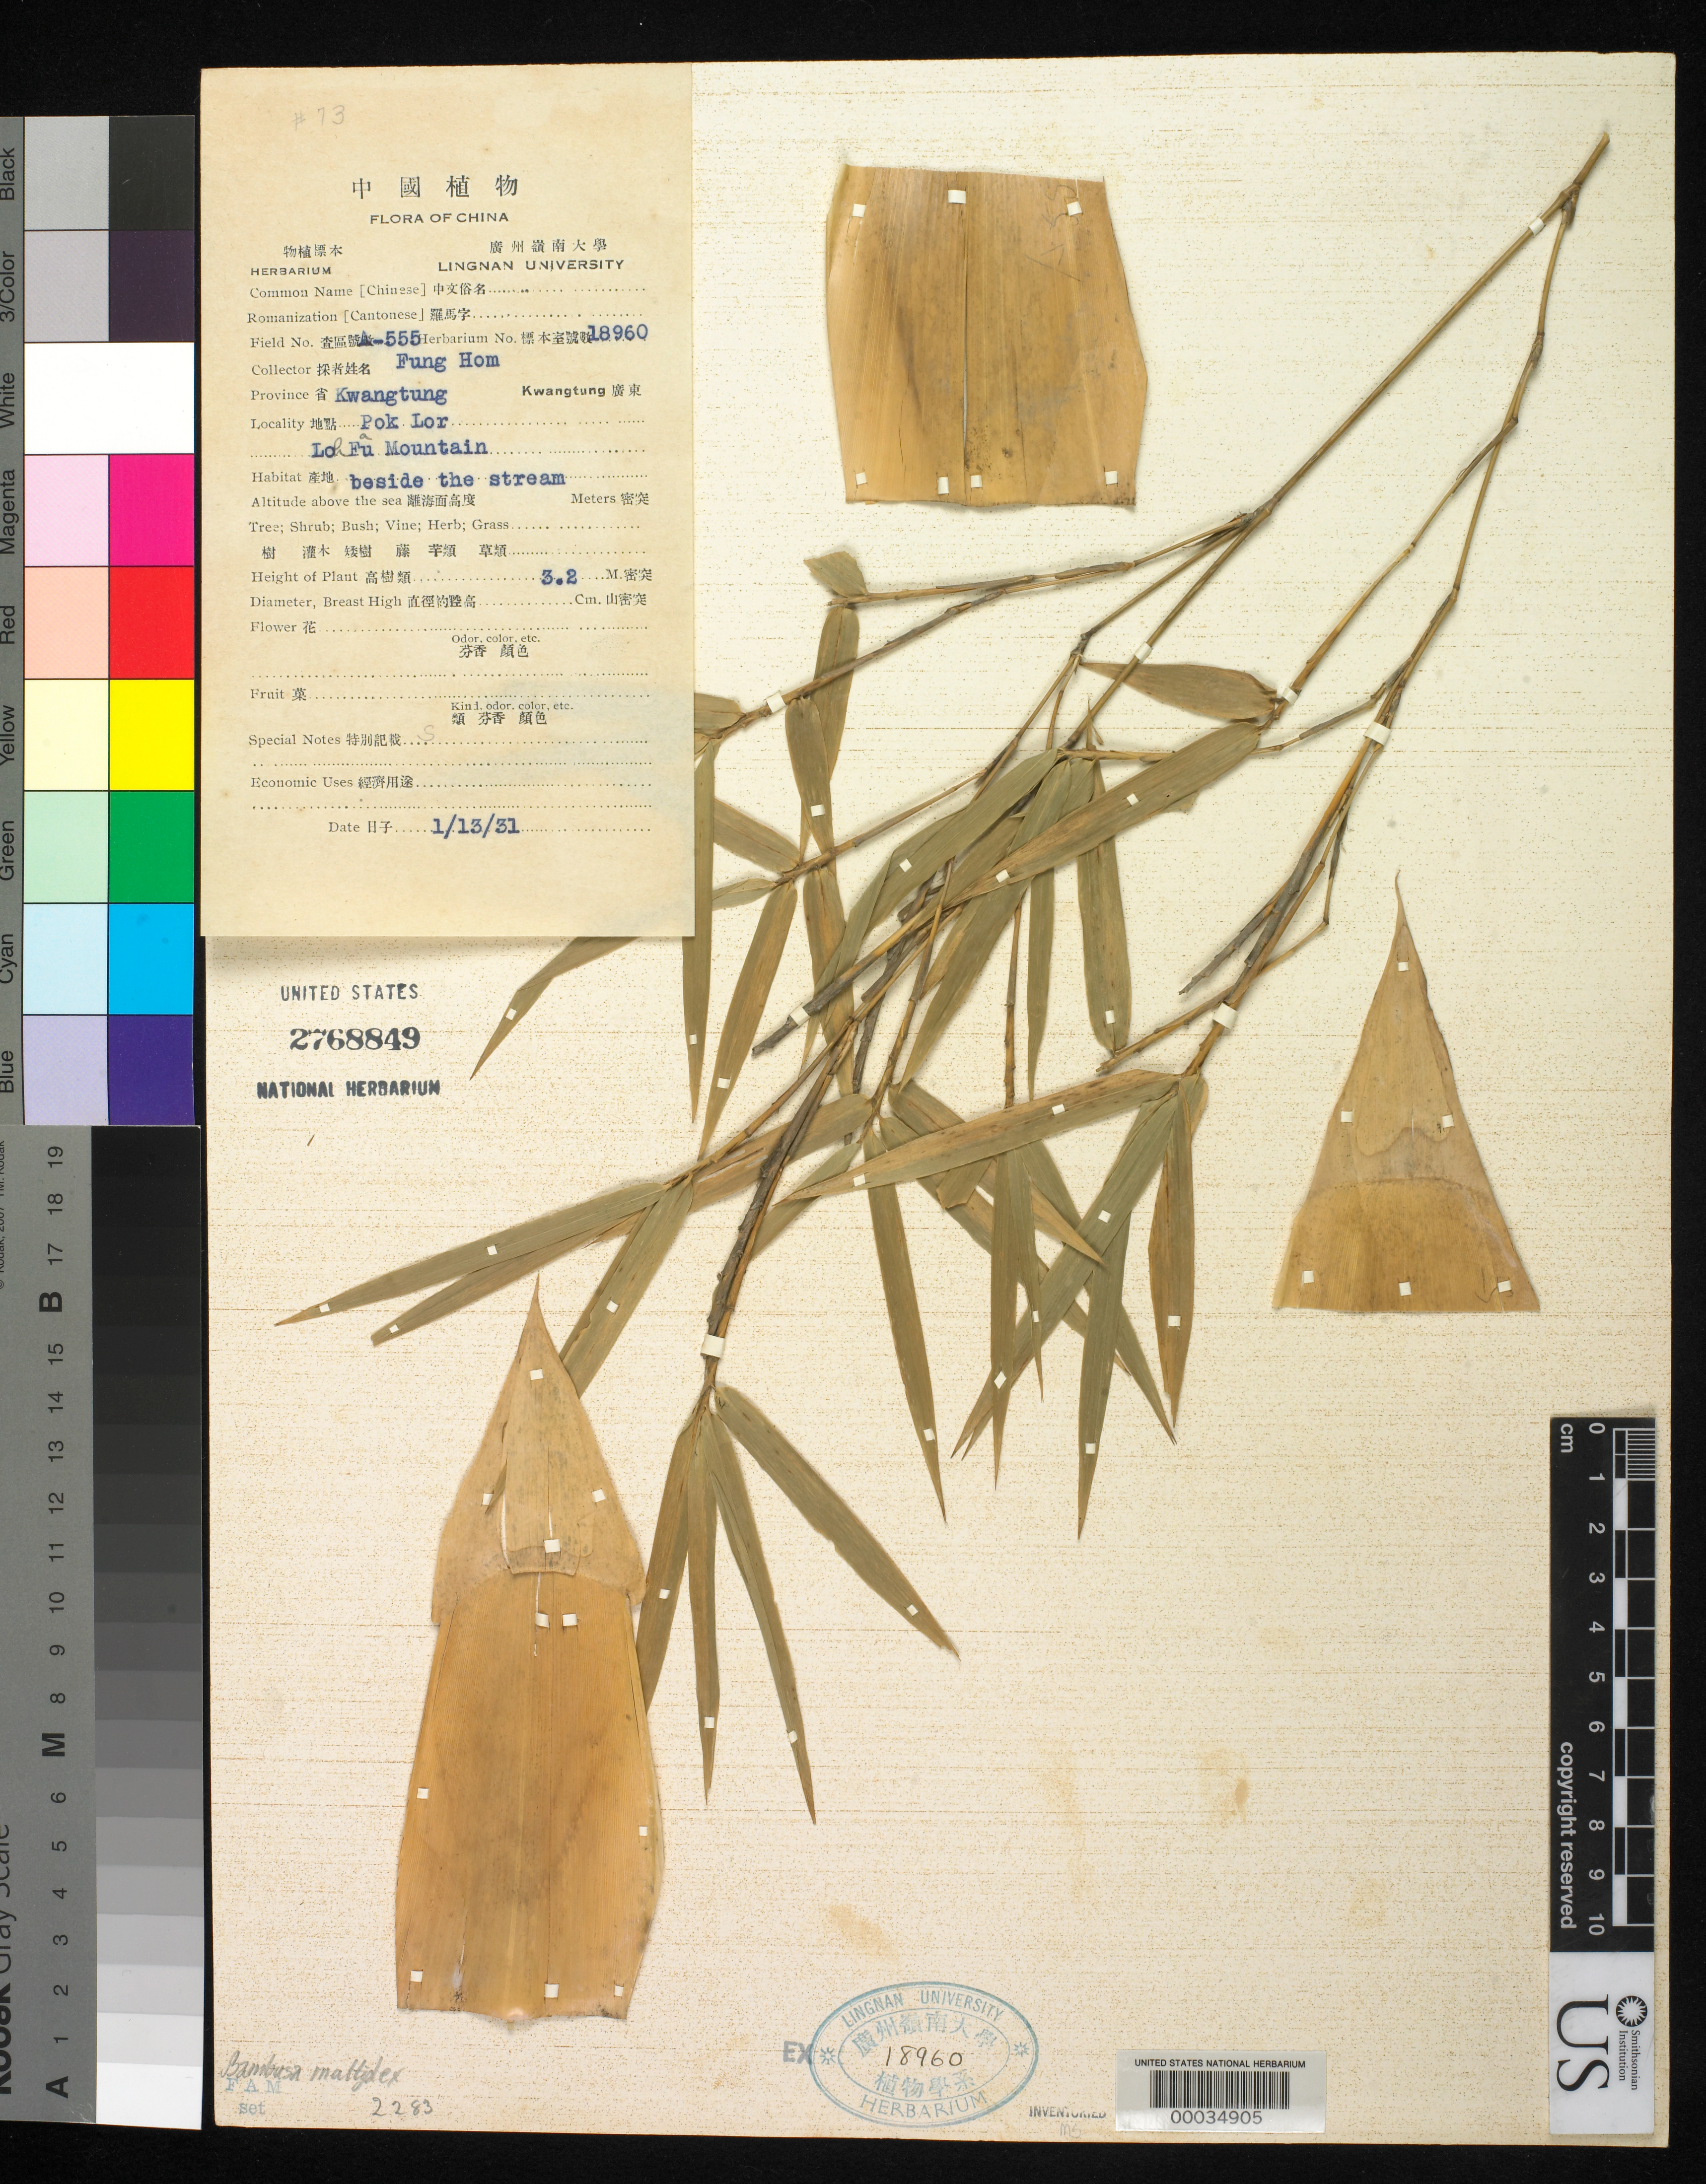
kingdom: Plantae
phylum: Tracheophyta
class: Liliopsida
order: Poales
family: Poaceae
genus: Bambusa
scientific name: Bambusa multiplex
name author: (Lour.) Raeusch. ex Schult. & Schult. f.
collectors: H. L. Fung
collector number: A-555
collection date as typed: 13 Jan 1931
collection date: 1931-01-13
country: China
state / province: Guangdong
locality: Pok lor, lo fu mountain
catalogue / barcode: US 2768849